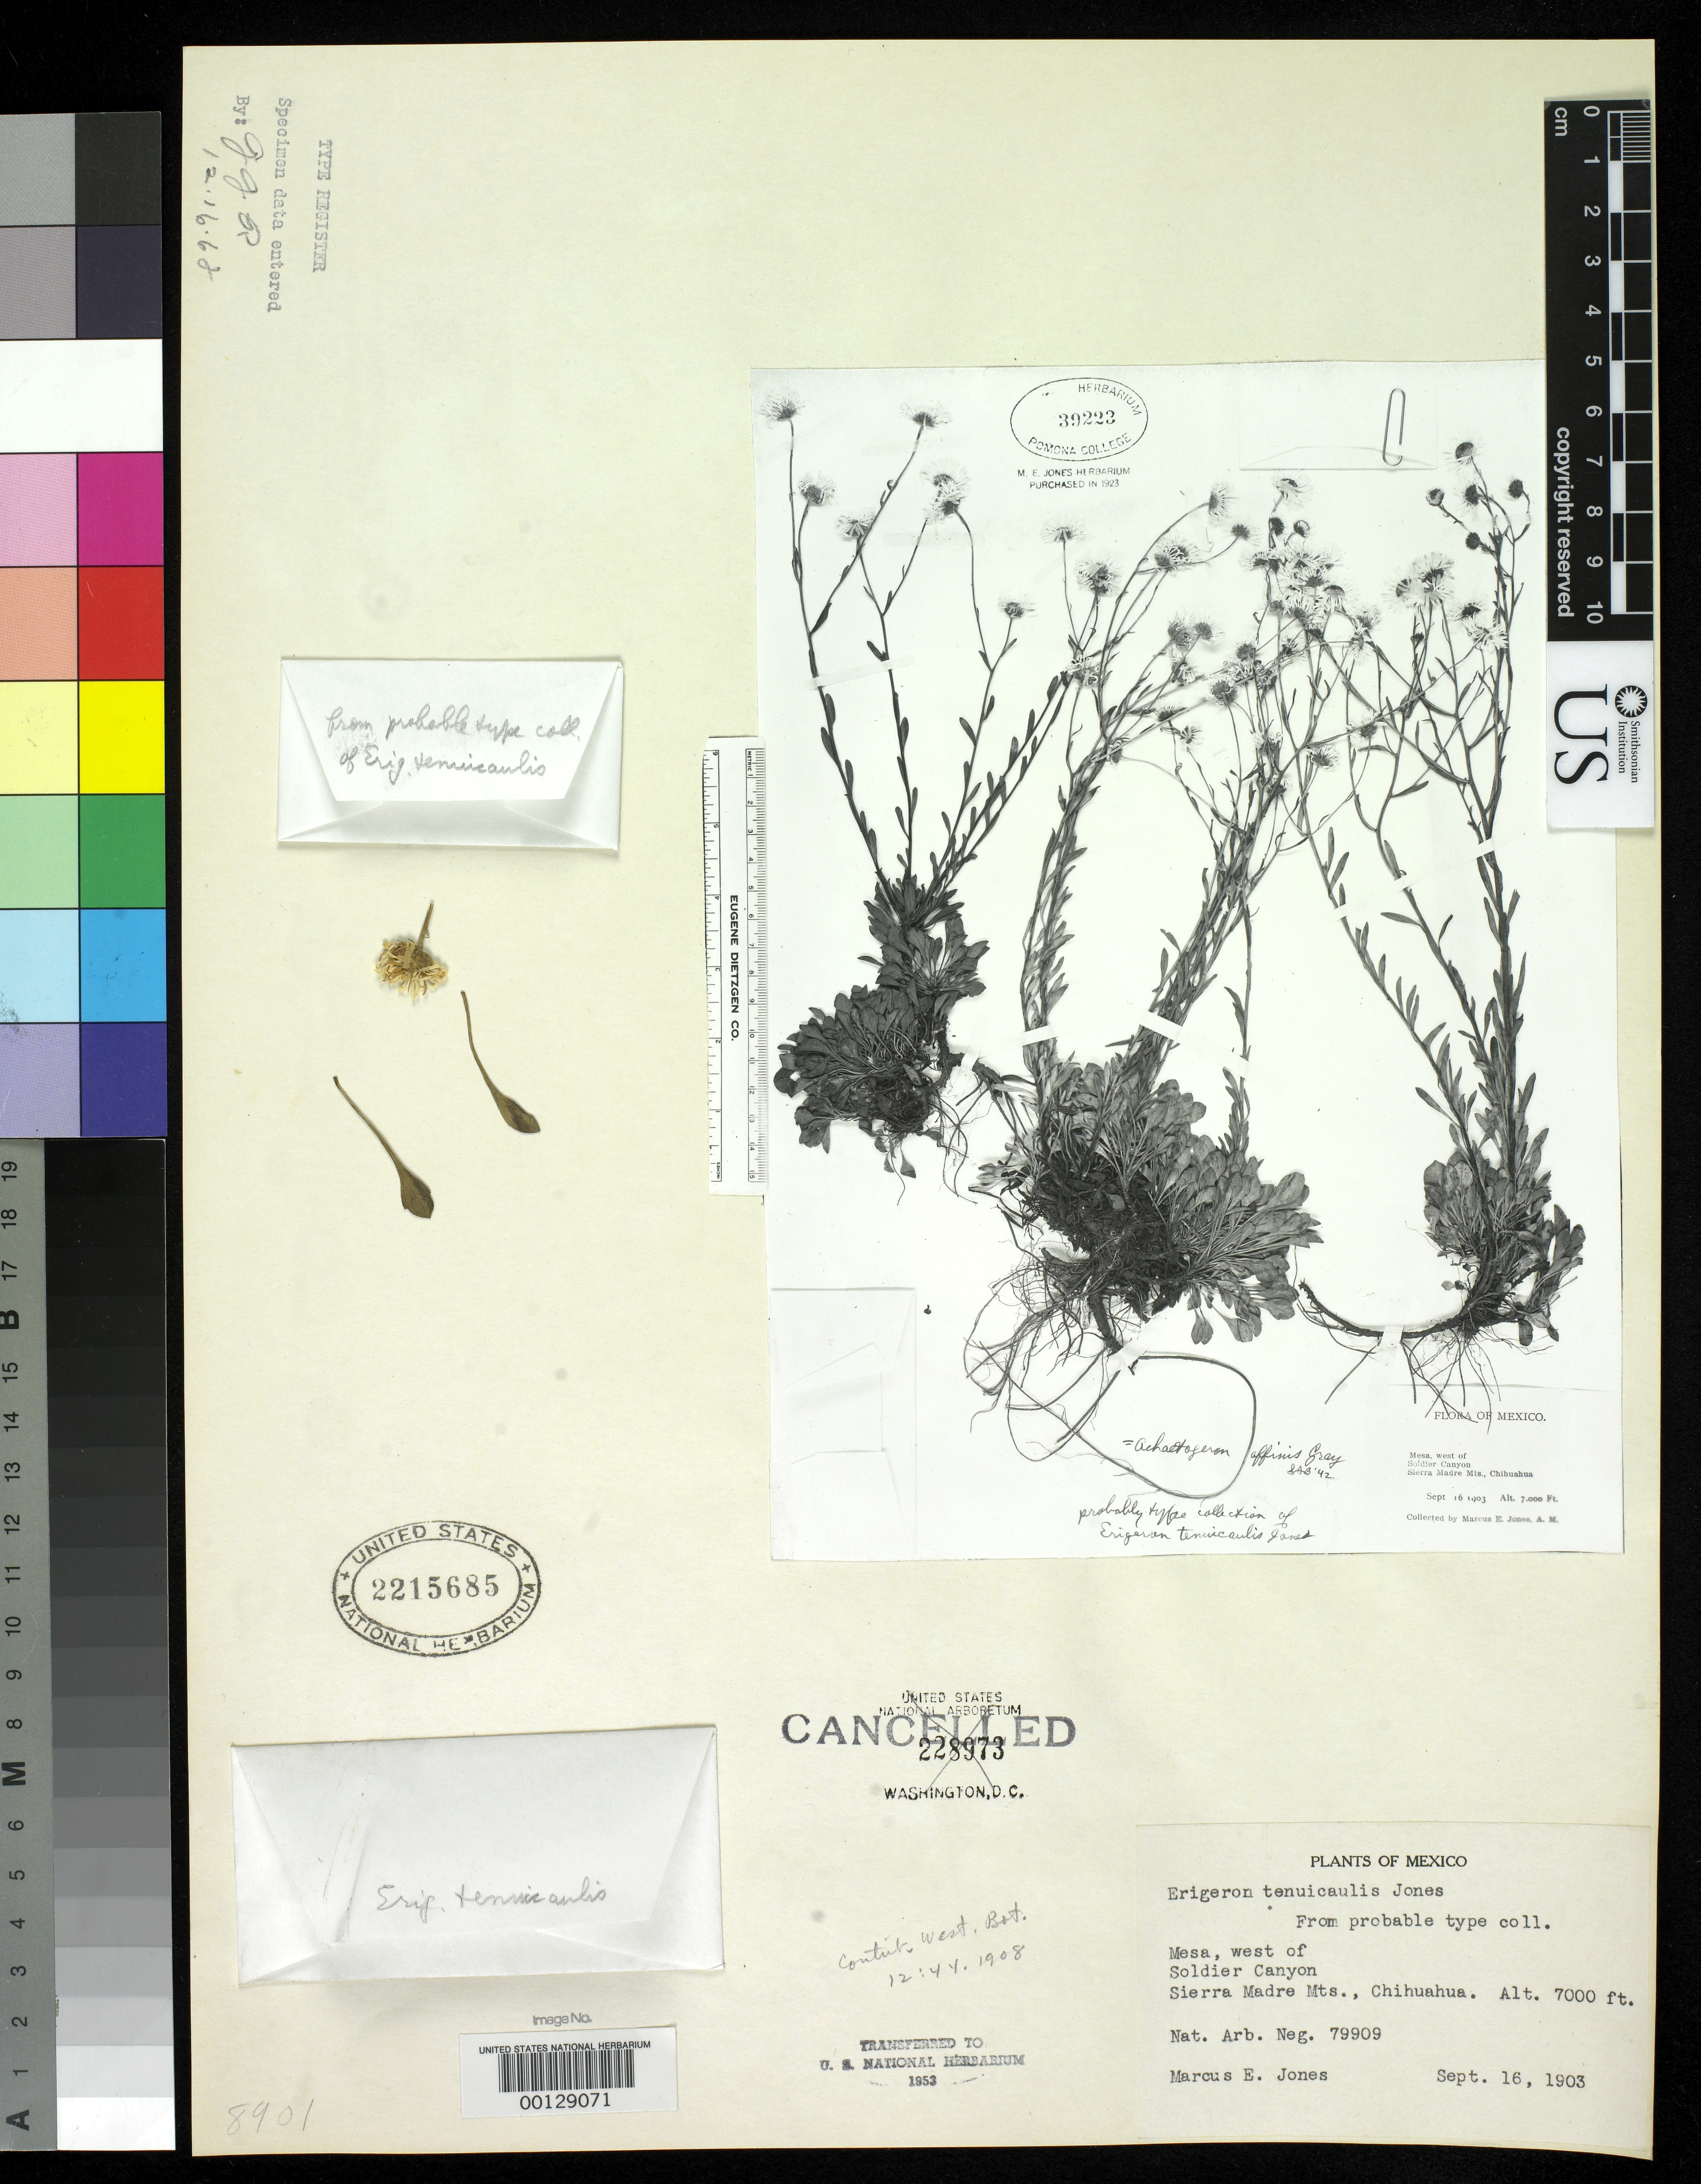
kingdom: Plantae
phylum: Tracheophyta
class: Magnoliopsida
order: Asterales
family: Asteraceae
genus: Erigeron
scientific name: Erigeron tenuicaulis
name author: M.E. Jones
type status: Type Fragment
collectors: M. E. Jones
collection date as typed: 16 Sep 1903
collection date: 1903-09-16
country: Mexico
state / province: Chihuahua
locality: Mesa.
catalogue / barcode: US 2215685